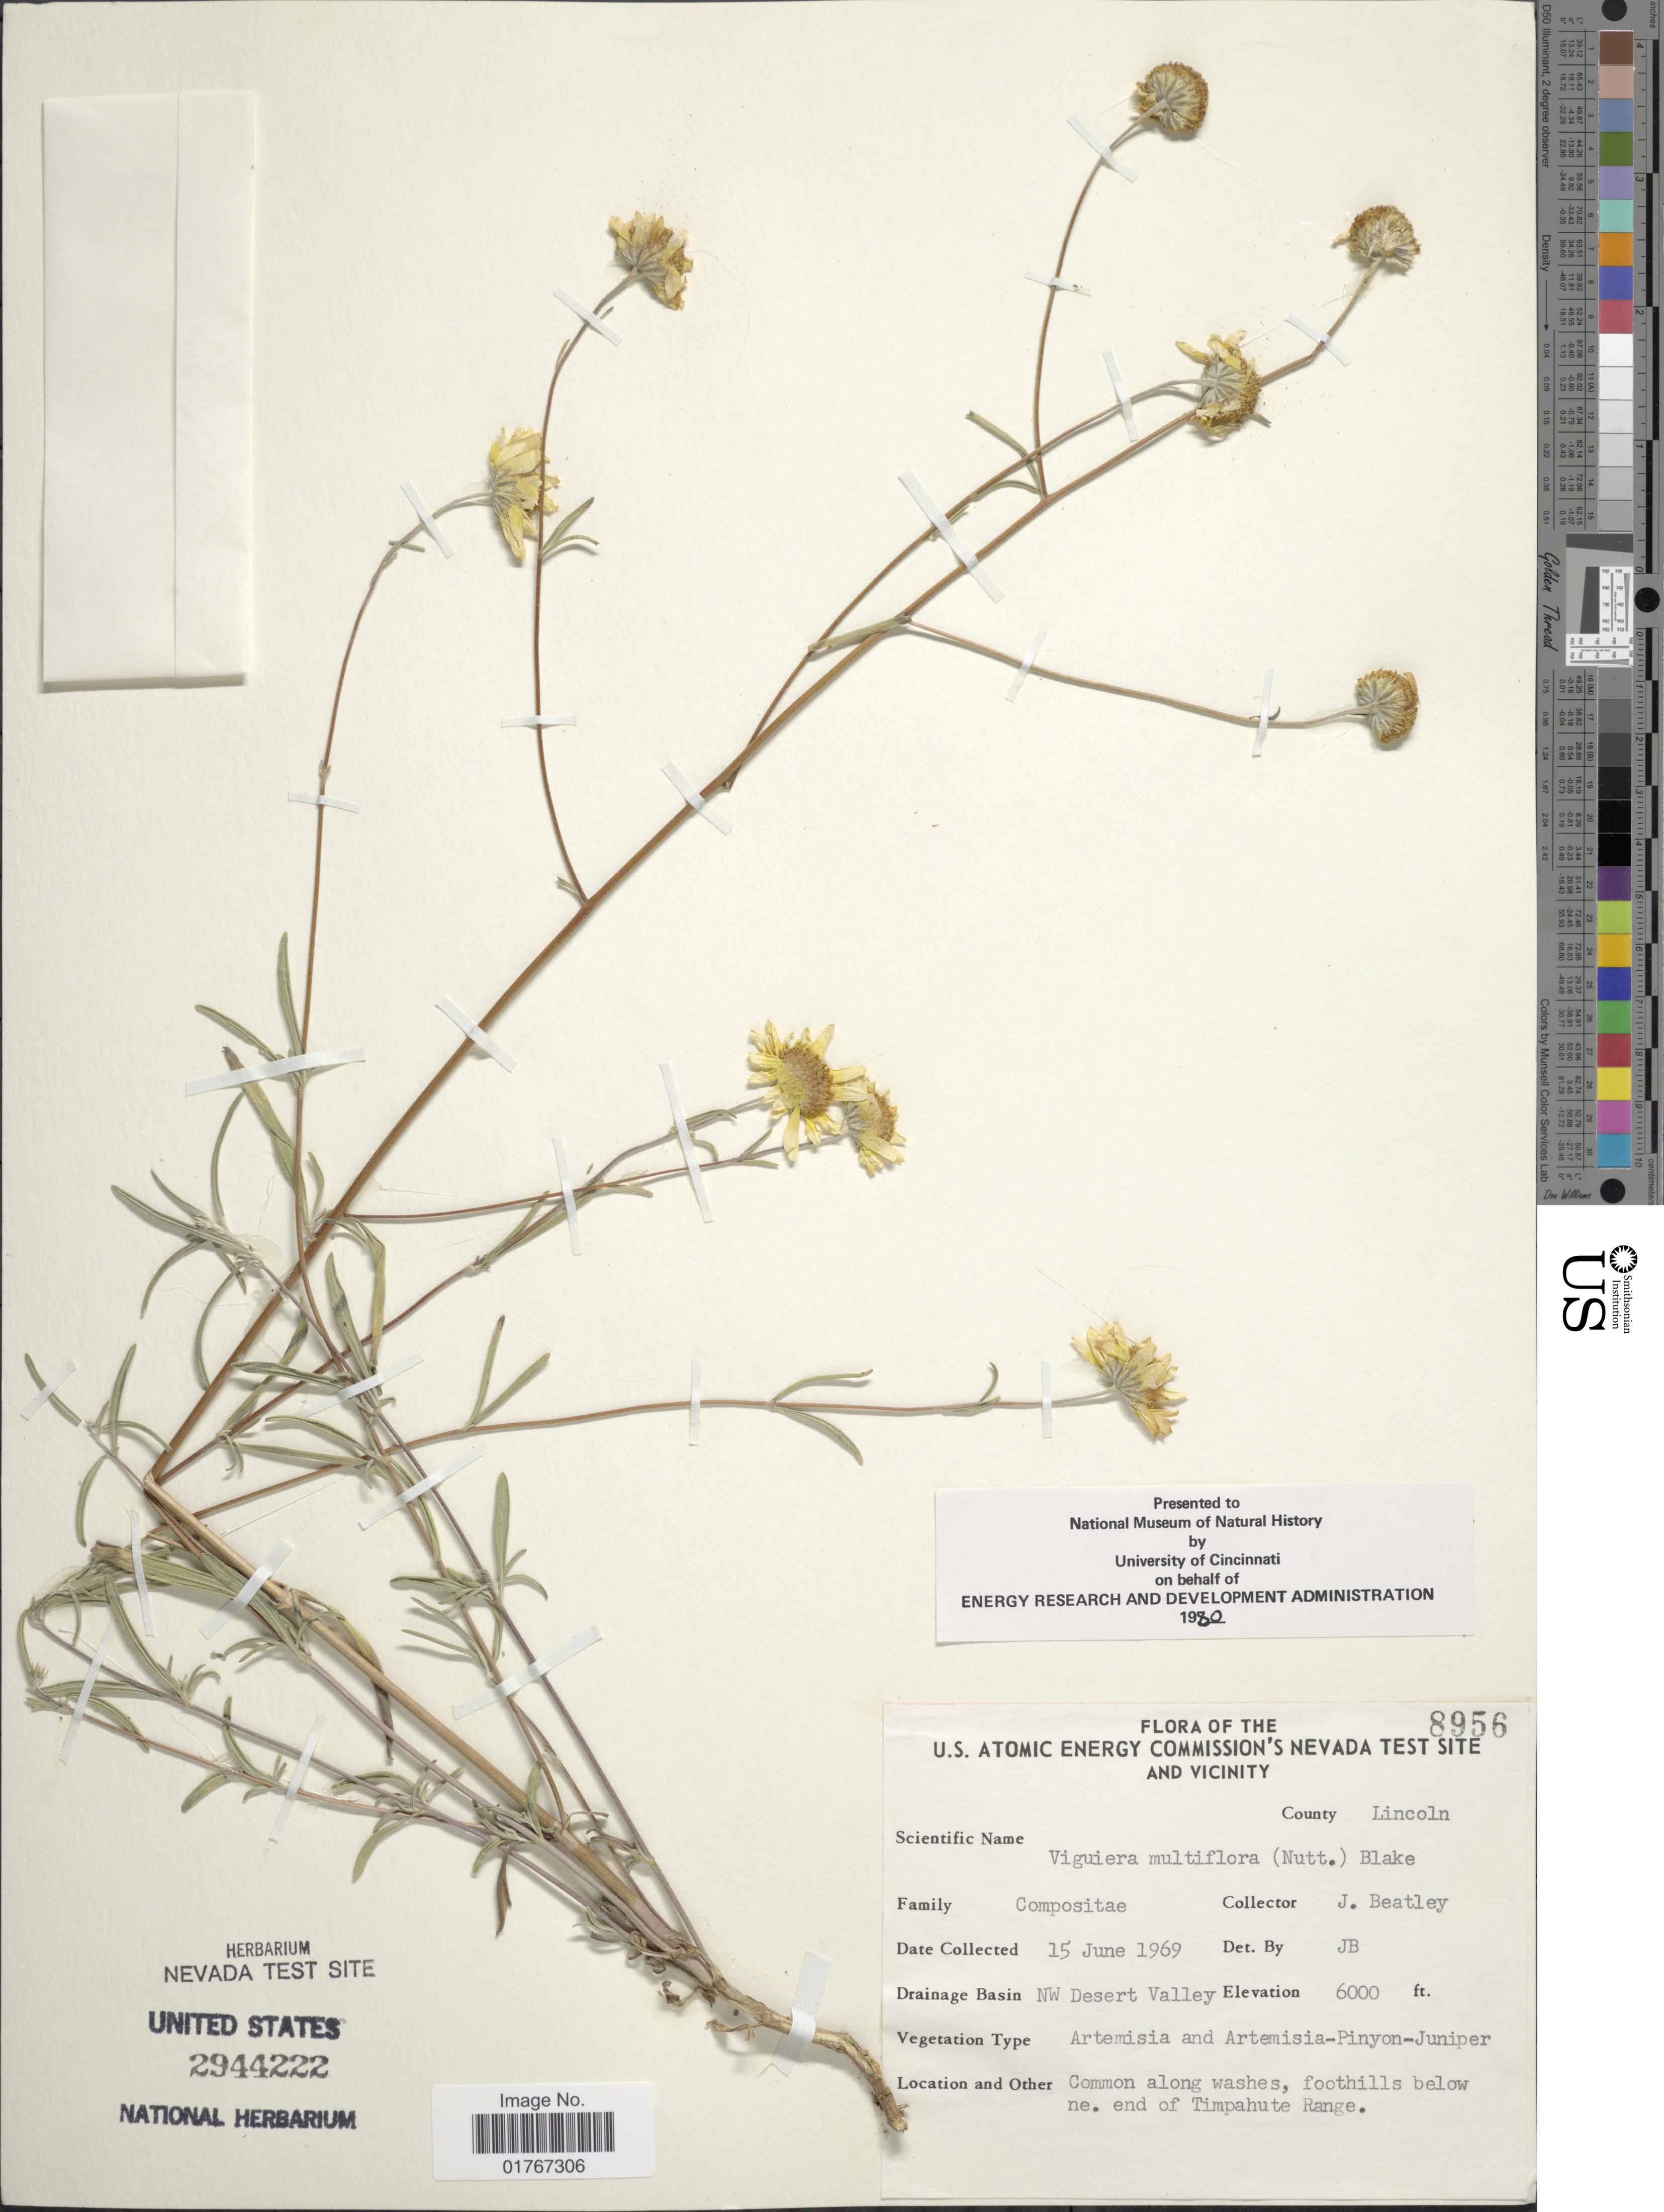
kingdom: Plantae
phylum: Tracheophyta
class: Magnoliopsida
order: Asterales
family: Asteraceae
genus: Heliomeris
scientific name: Heliomeris multiflora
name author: Nutt.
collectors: J. L. Reveal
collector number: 8956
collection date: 1969-06-15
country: United States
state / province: Nevada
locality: U.S. Atomic Energy Commission's Nevada Test Site and vicinity, Drainage Basin NW Desert Valley, County Lincoln, Common along washes, foothills below ne. end of Timpahute Range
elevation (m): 1829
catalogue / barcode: US 2944222